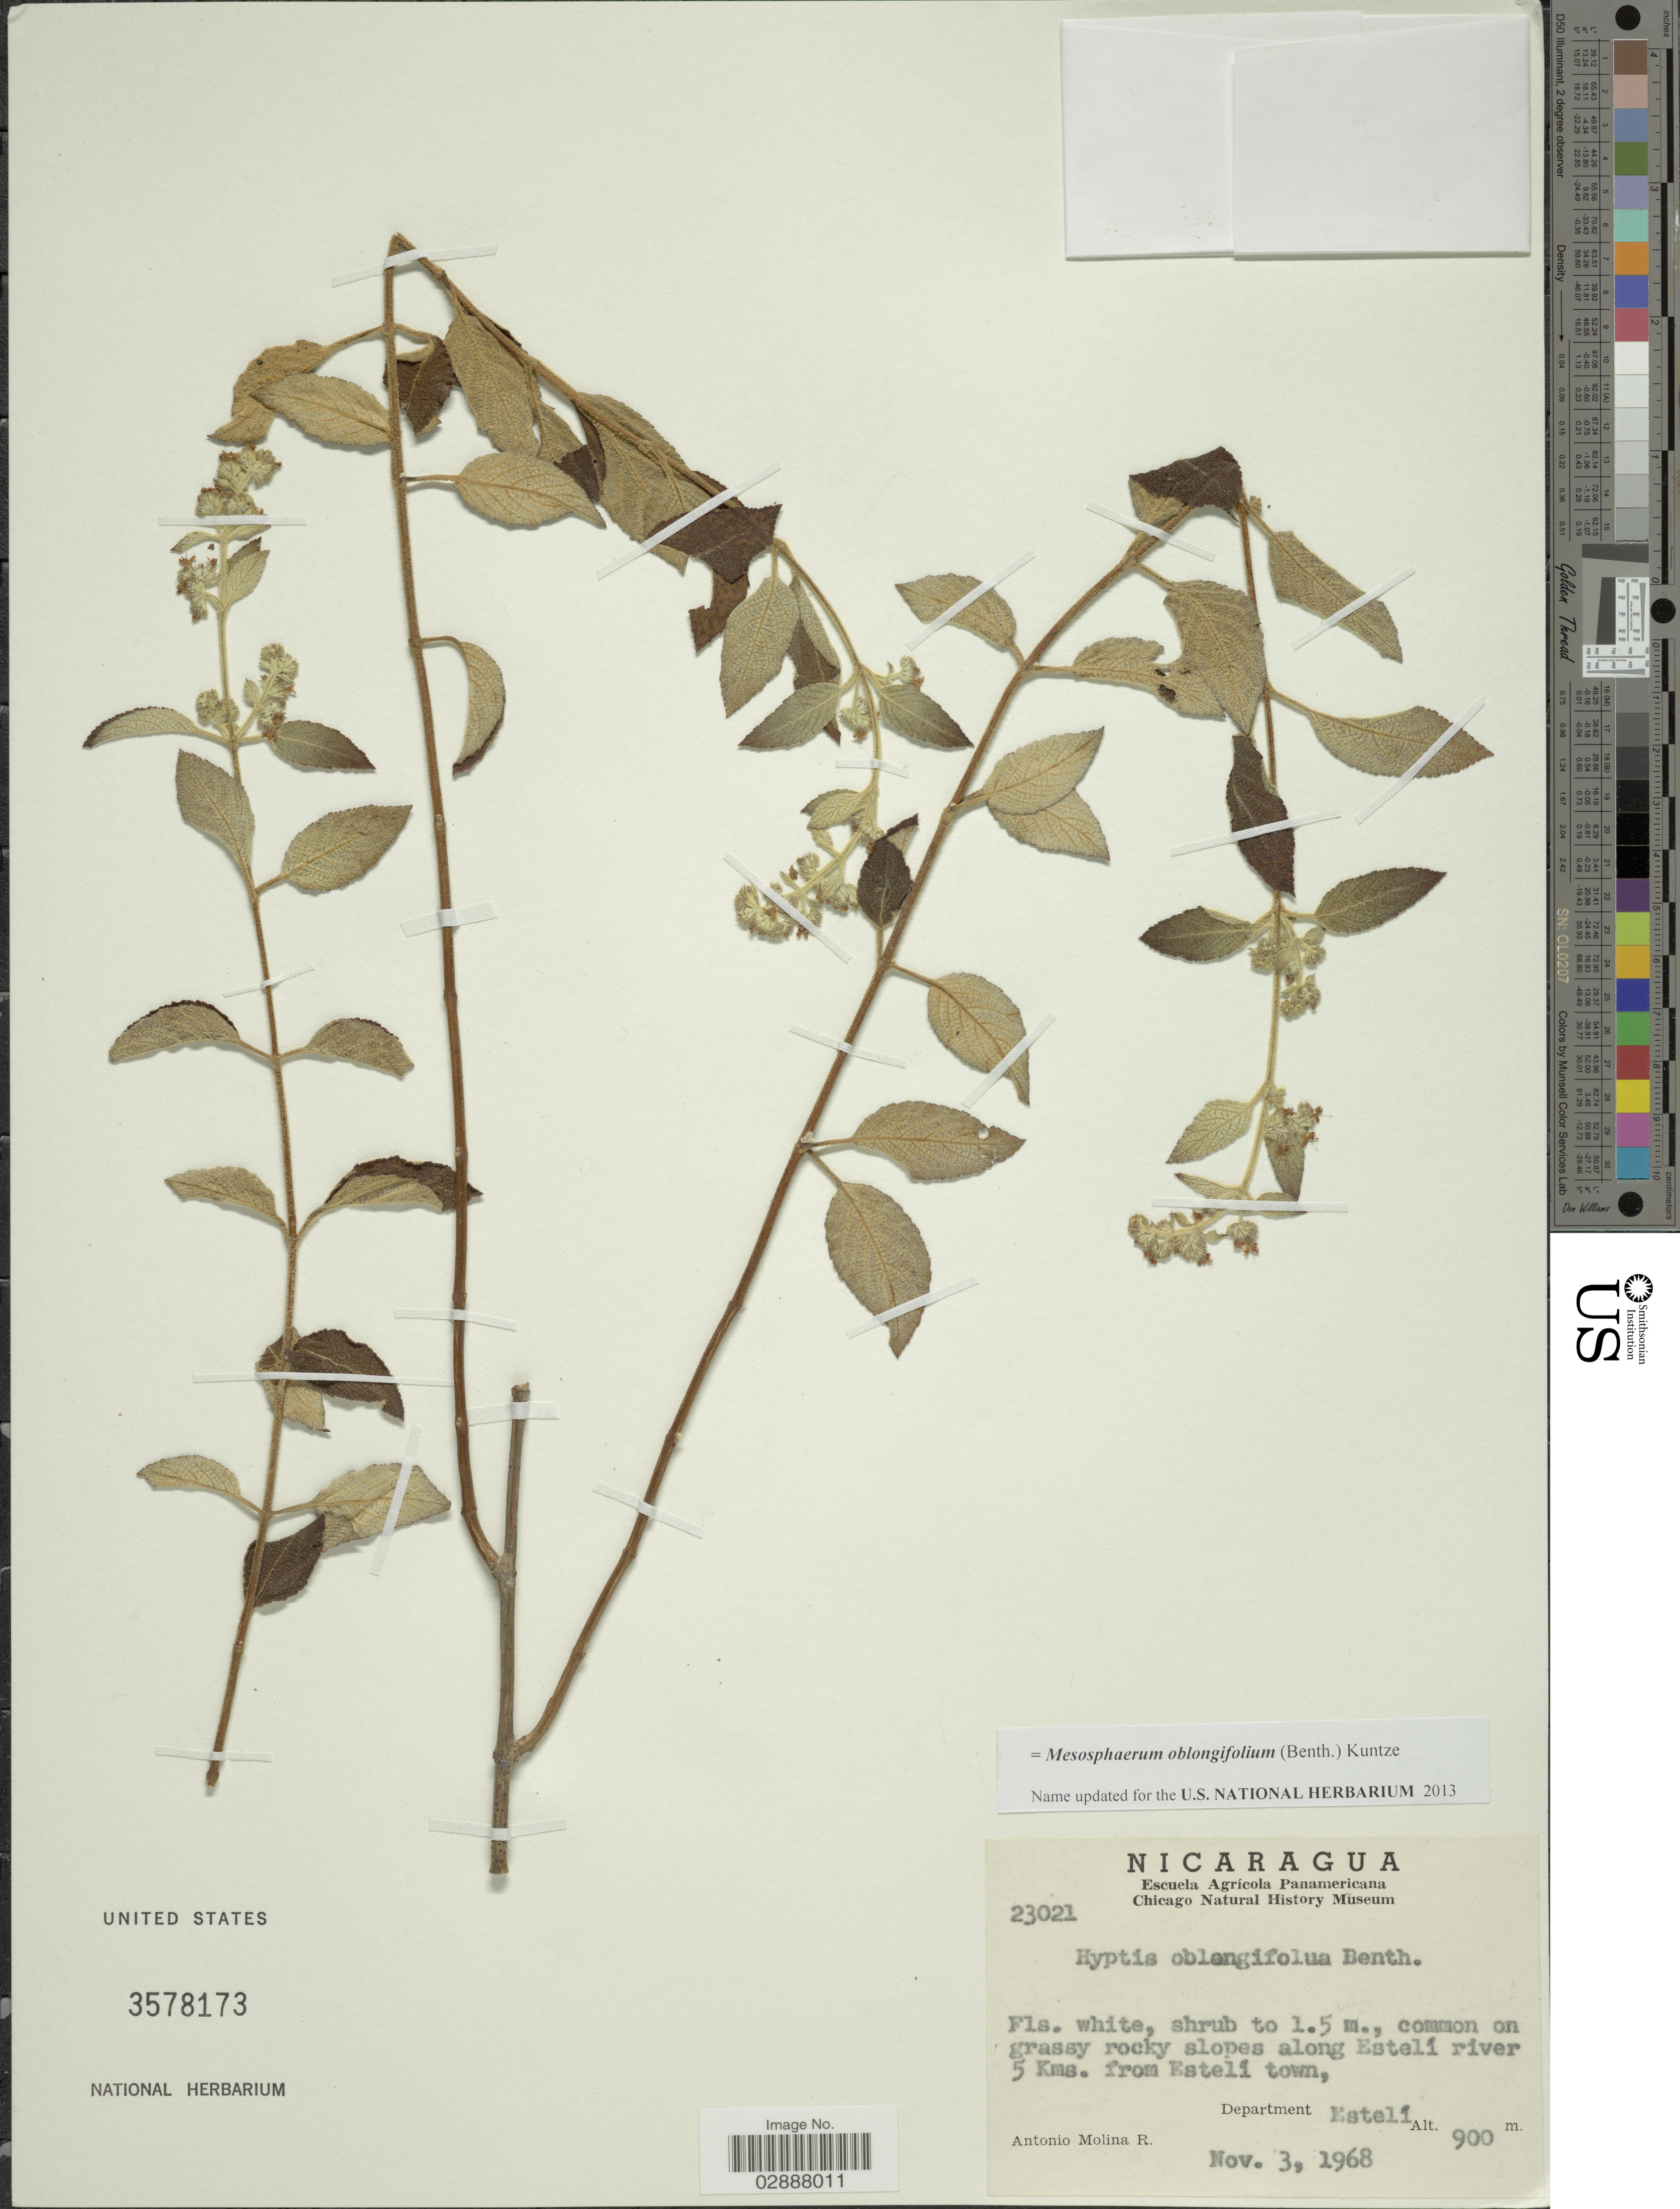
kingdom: Plantae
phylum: Tracheophyta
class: Magnoliopsida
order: Lamiales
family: Lamiaceae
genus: Mesosphaerum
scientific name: Mesosphaerum oblongifolium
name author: (Benth.) Kuntze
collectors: A. Molina R.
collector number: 23021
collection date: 1968-11-03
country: Nicaragua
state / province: Esteli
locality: On grassy rocky slopes Estelí river 5 Kms. from Estelí town, Department of Estelí.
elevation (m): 900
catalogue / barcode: US 3578173